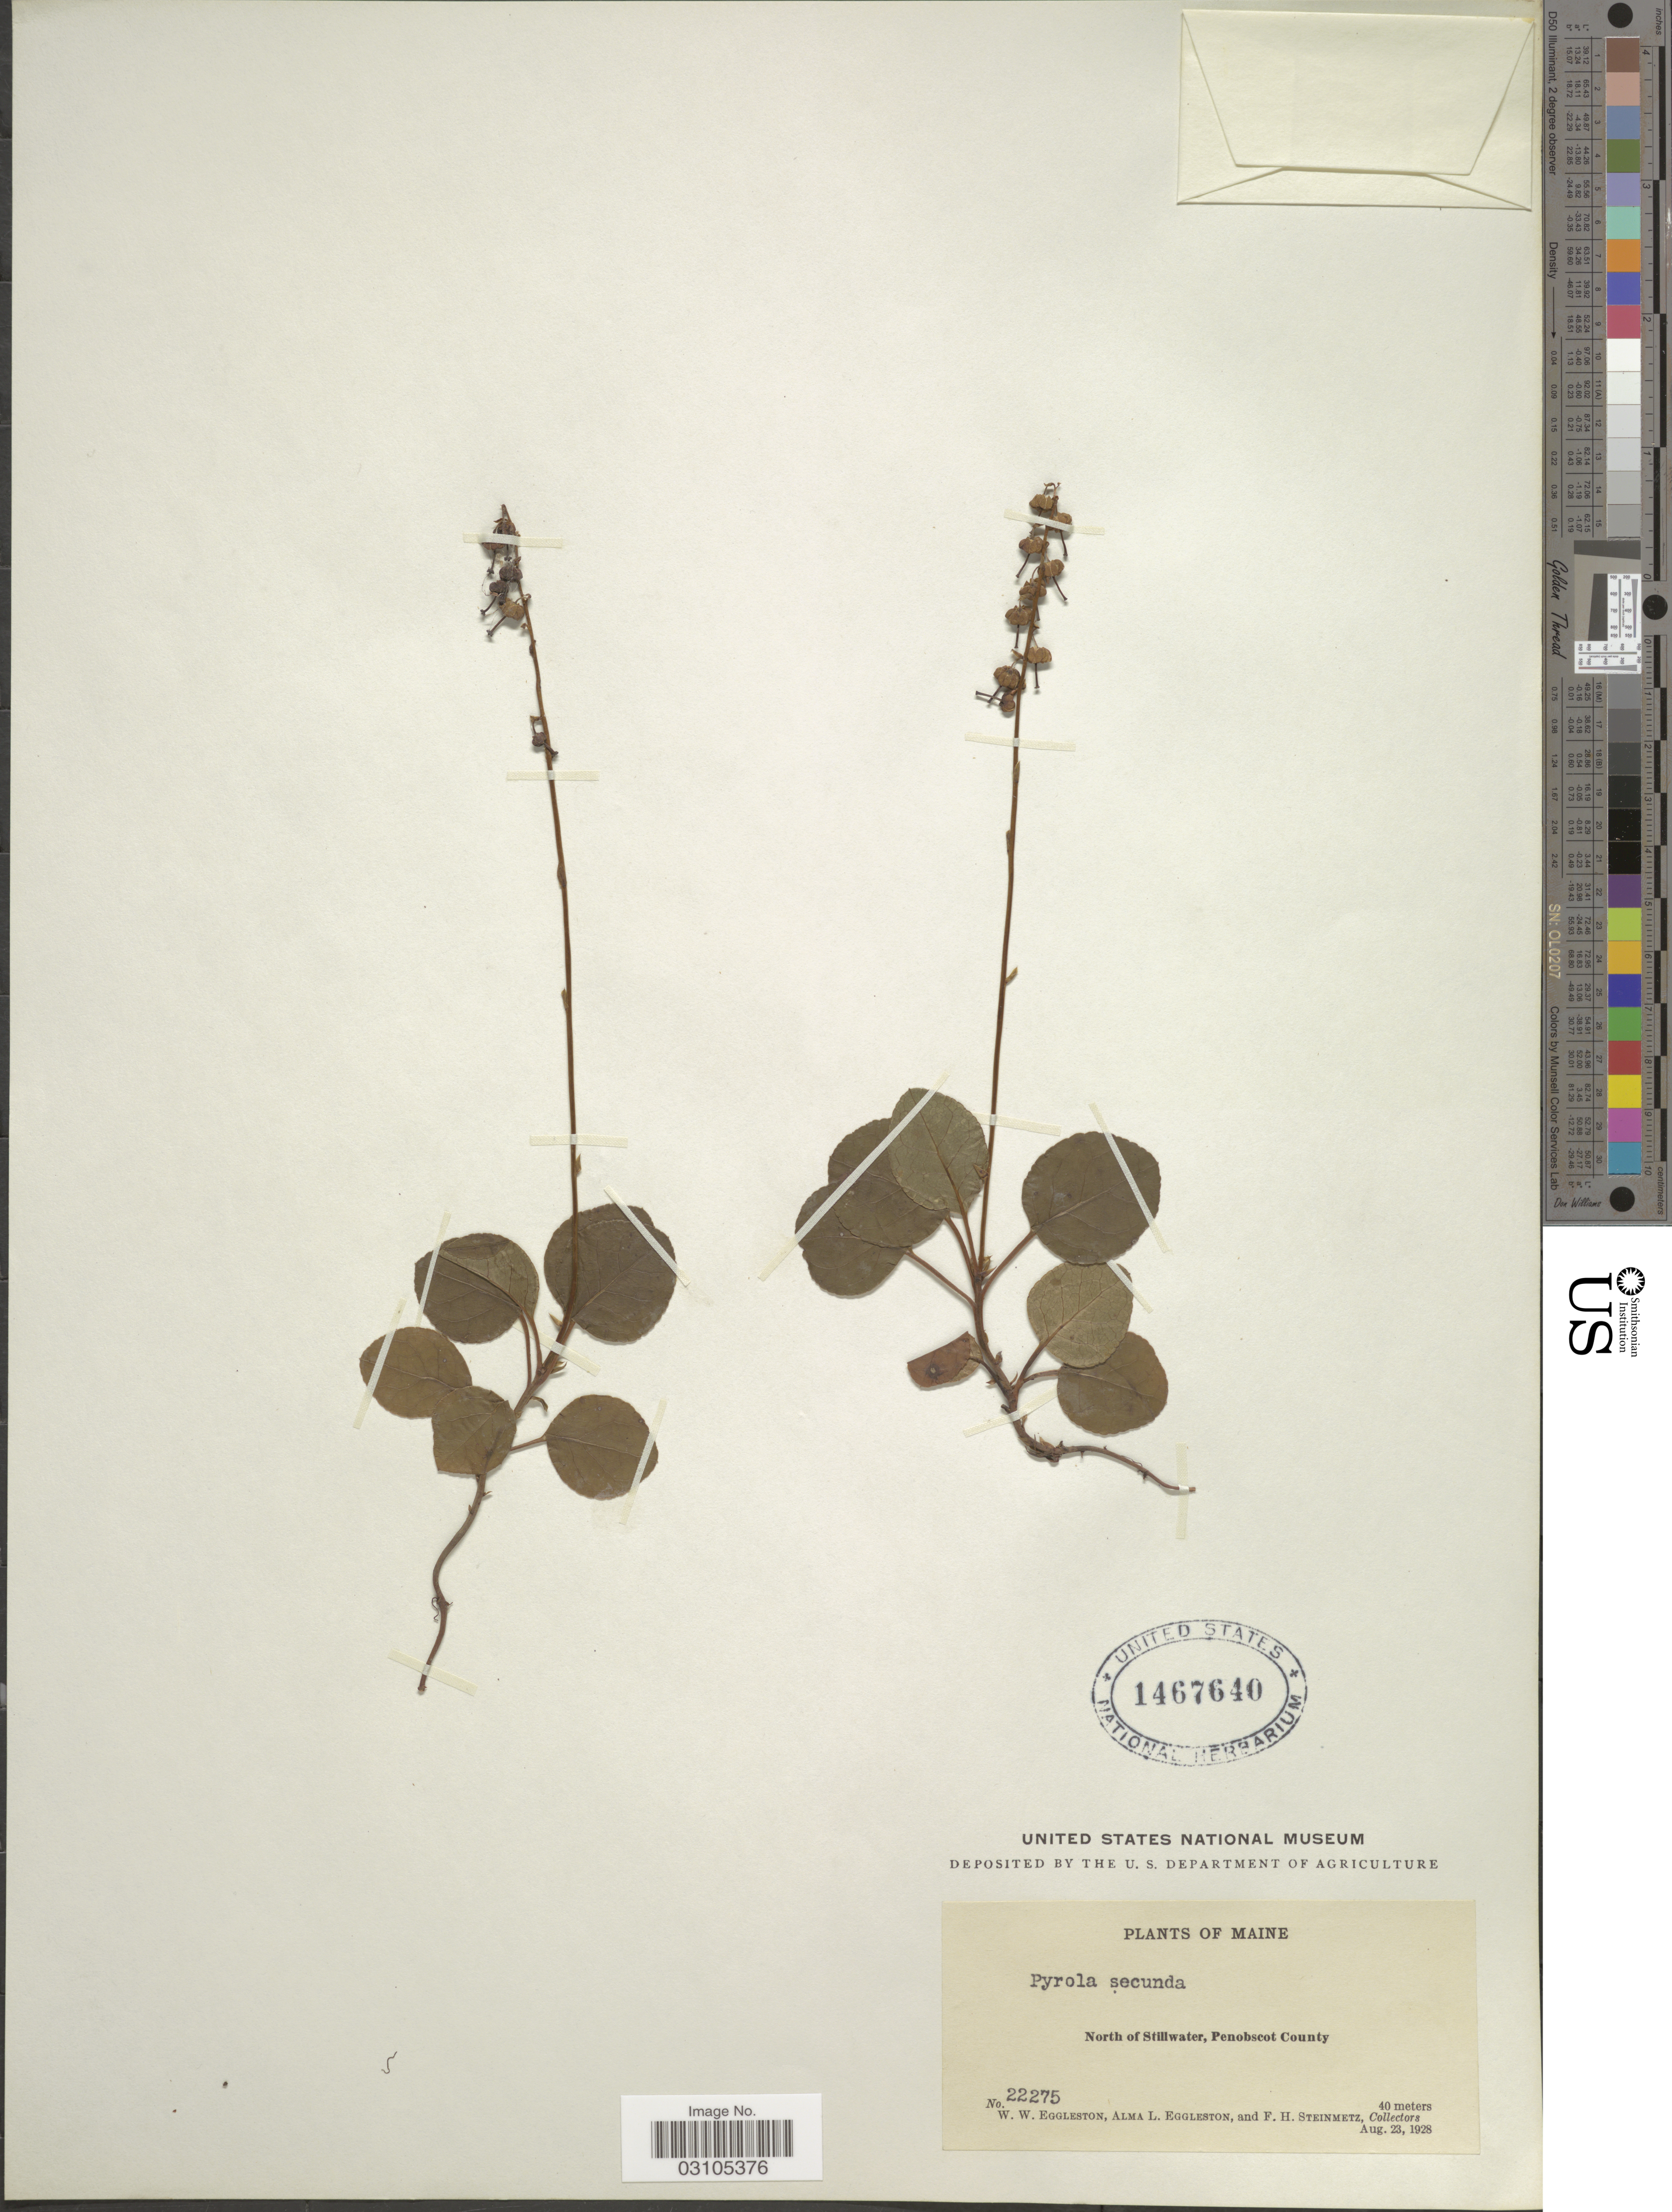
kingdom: Plantae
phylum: Tracheophyta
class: Magnoliopsida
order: Ericales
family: Ericaceae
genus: Orthilia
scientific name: Orthilia secunda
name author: (L.) House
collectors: W. W. Eggleston, A. Eggleston & F. H. Steinmetz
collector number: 22275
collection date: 1928-08-23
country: United States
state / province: Maine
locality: North of Stillwater, Penobscot County.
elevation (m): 40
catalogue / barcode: US 1467640